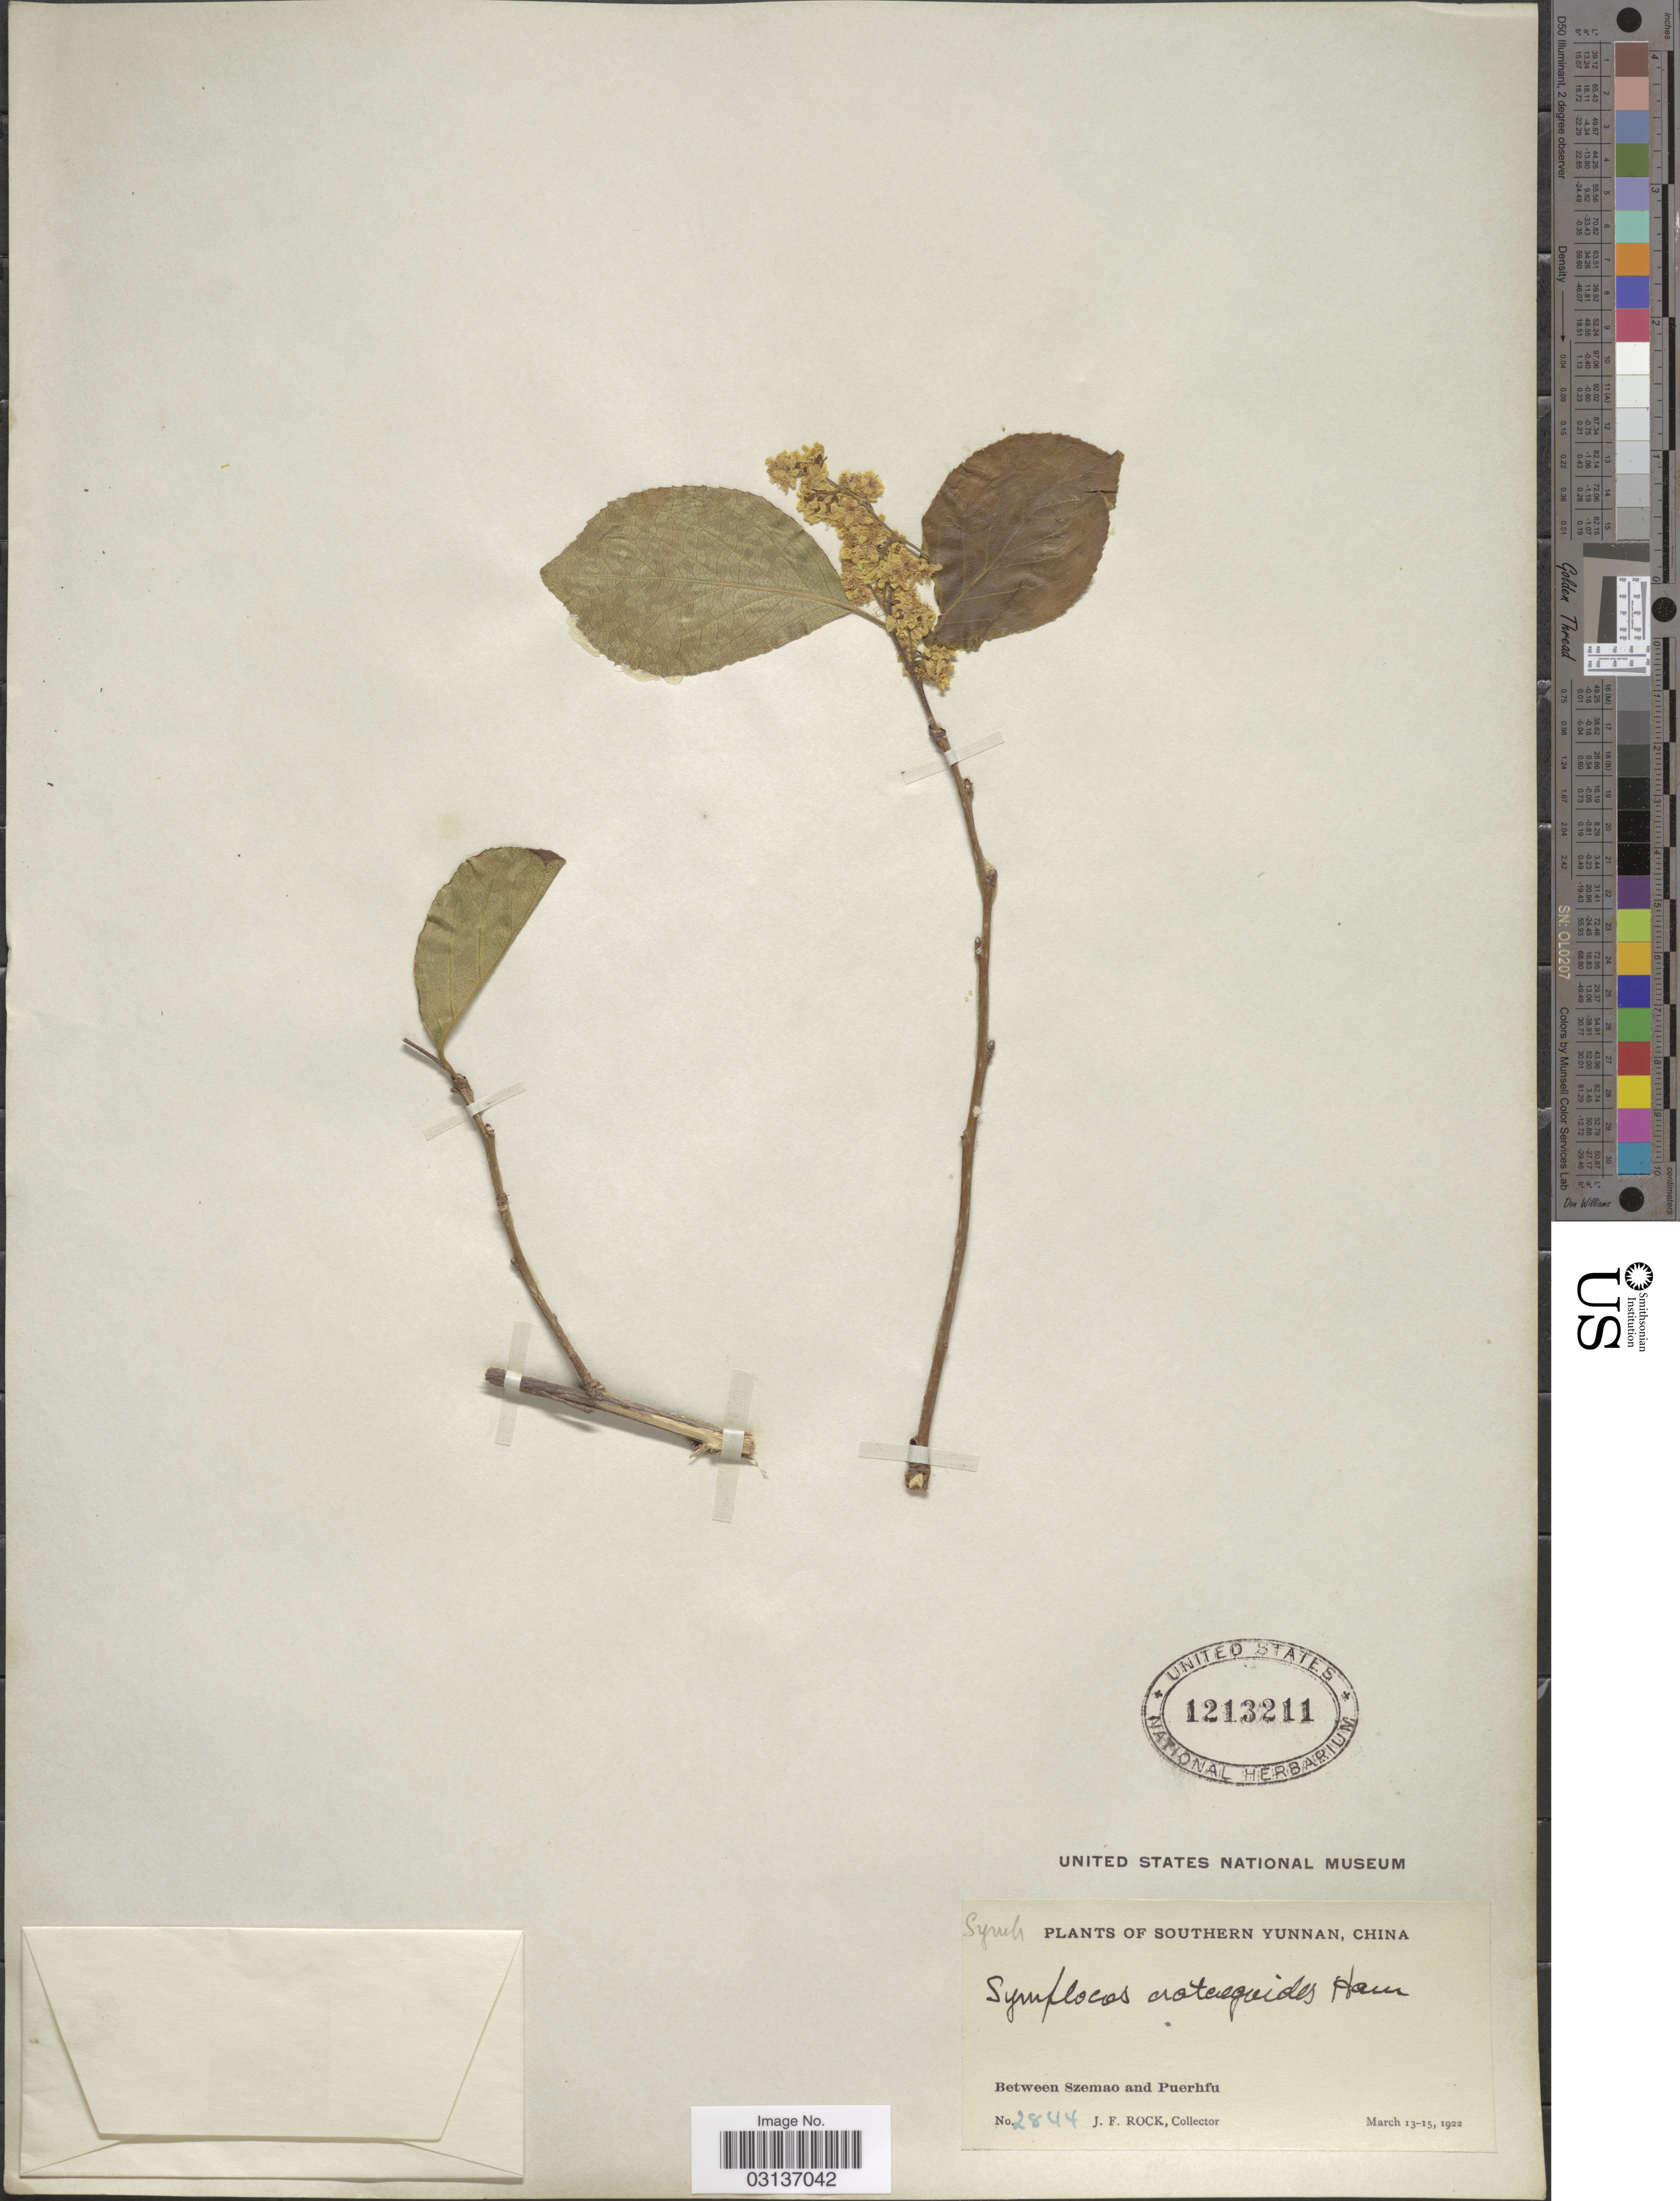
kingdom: Plantae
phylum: Tracheophyta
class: Magnoliopsida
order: Ericales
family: Symplocaceae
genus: Symplocos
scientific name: Symplocos paniculata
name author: Miq.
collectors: J. Rock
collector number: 2844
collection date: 1922-03-13/1922-03-15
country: China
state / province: Yunnan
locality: Southern Yunnan. Between Szemao and Puerhfu.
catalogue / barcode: US 1213211